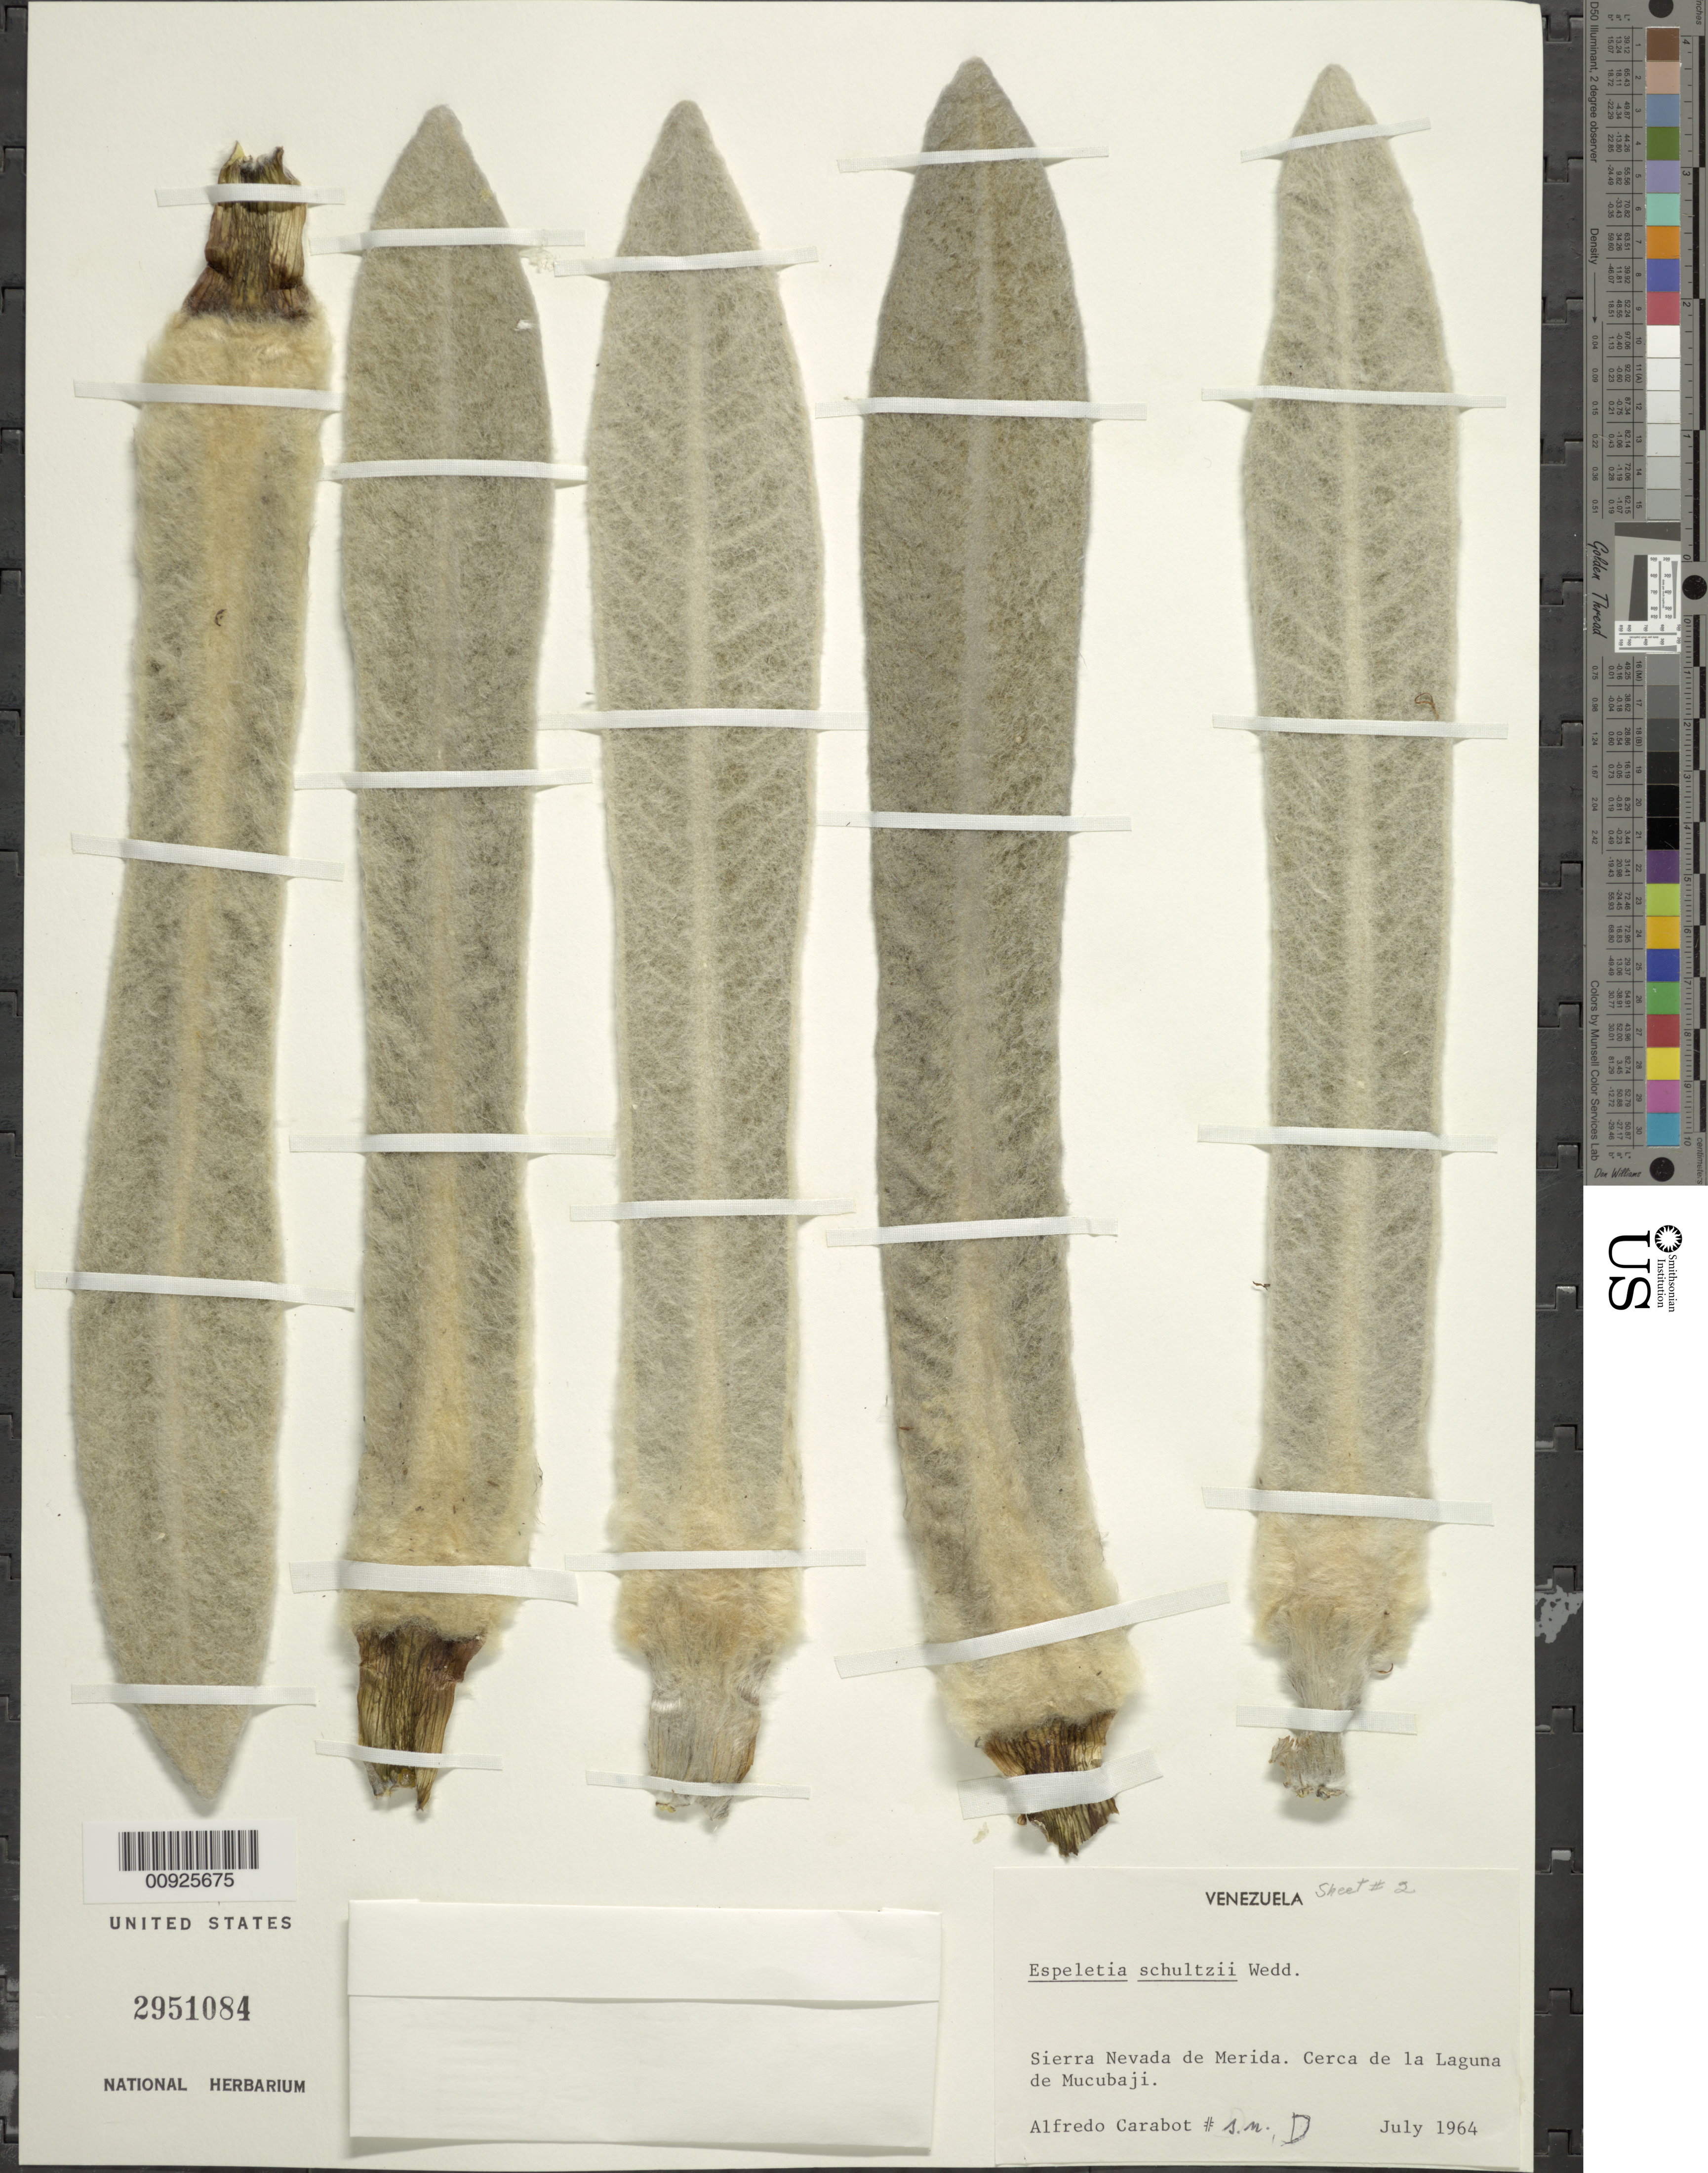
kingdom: Plantae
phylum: Tracheophyta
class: Magnoliopsida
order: Asterales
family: Asteraceae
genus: Espeletia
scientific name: Espeletia schultzii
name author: Wedd.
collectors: A. Carabot C.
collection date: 1964-07-01/1964-07-30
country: Venezuela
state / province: Mérida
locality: Sierra Nevada de Mérida. Cerca de la Laguna de Mucubají.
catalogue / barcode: US 2951084